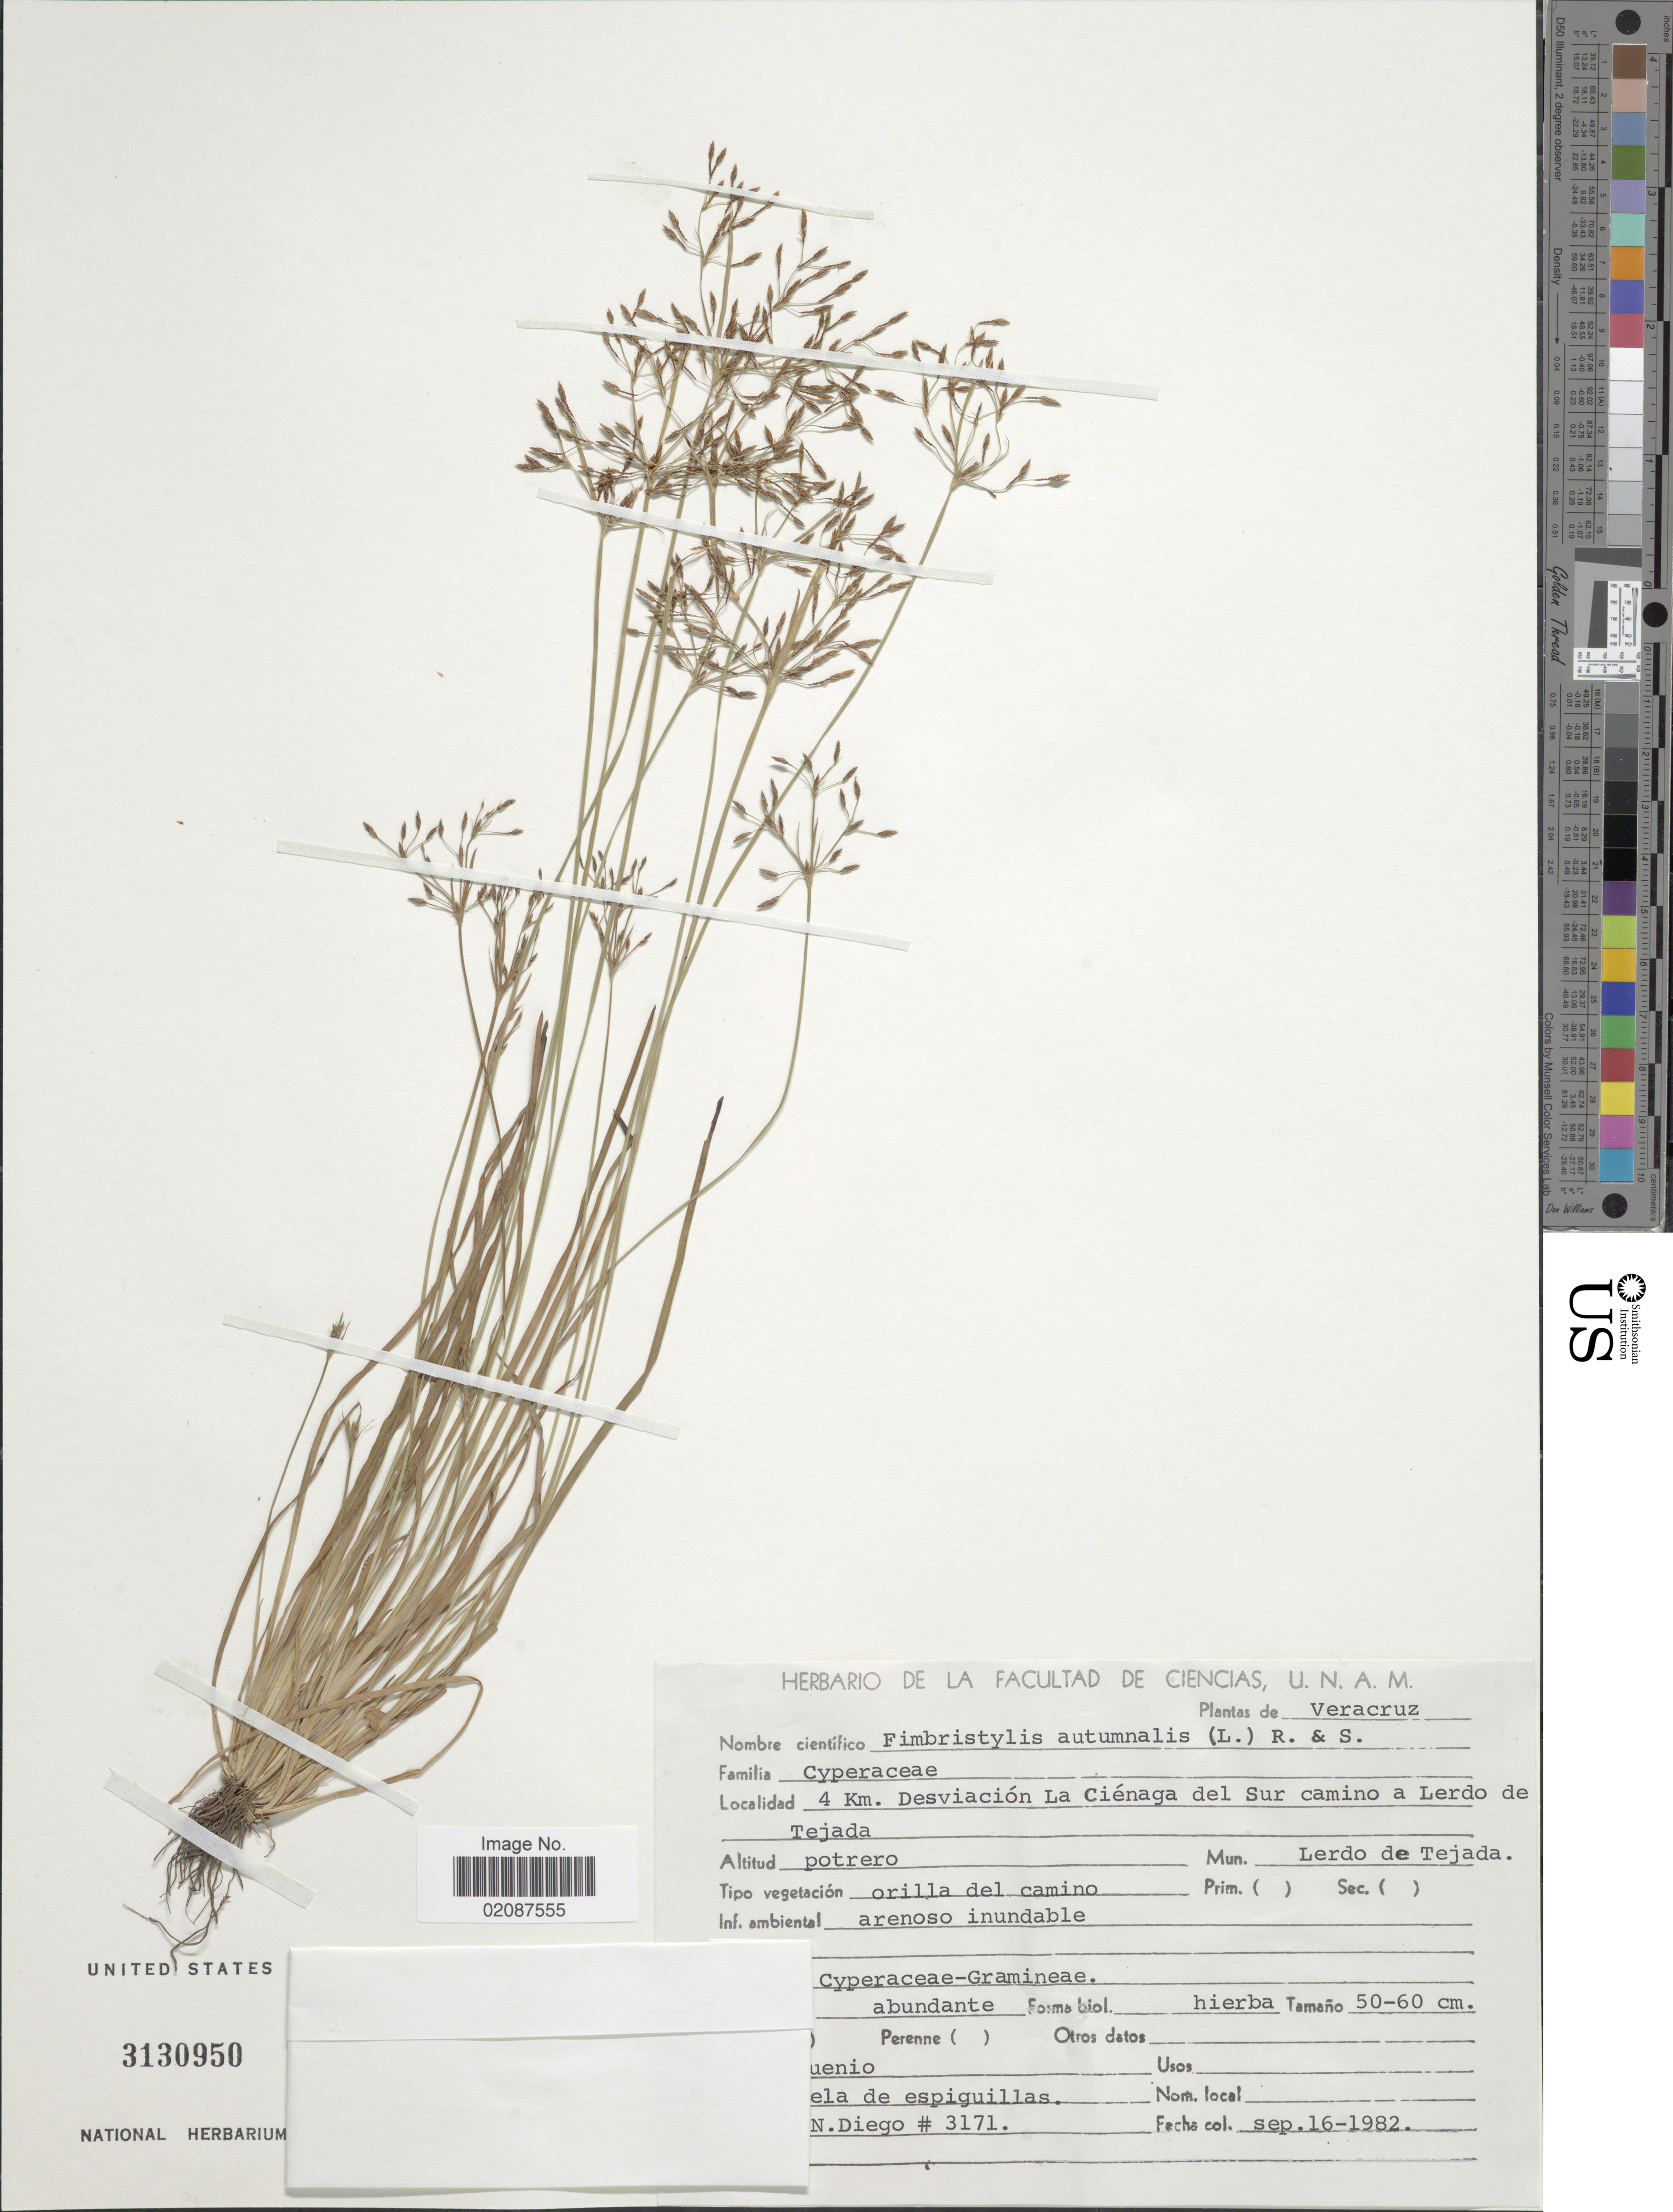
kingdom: Plantae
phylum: Tracheophyta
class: Liliopsida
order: Poales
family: Cyperaceae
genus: Fimbristylis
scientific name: Fimbristylis autumnalis (L.) Roem. & Schult.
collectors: N. Diego Pérez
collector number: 3171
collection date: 1982-09-16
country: Mexico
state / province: Veracruz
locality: Veracruz, 4 km. Desviacion La Cienaga del Sur camino a Lerdo de Tejeda, Mun. Lerdo de Tejada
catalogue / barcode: US 3130950